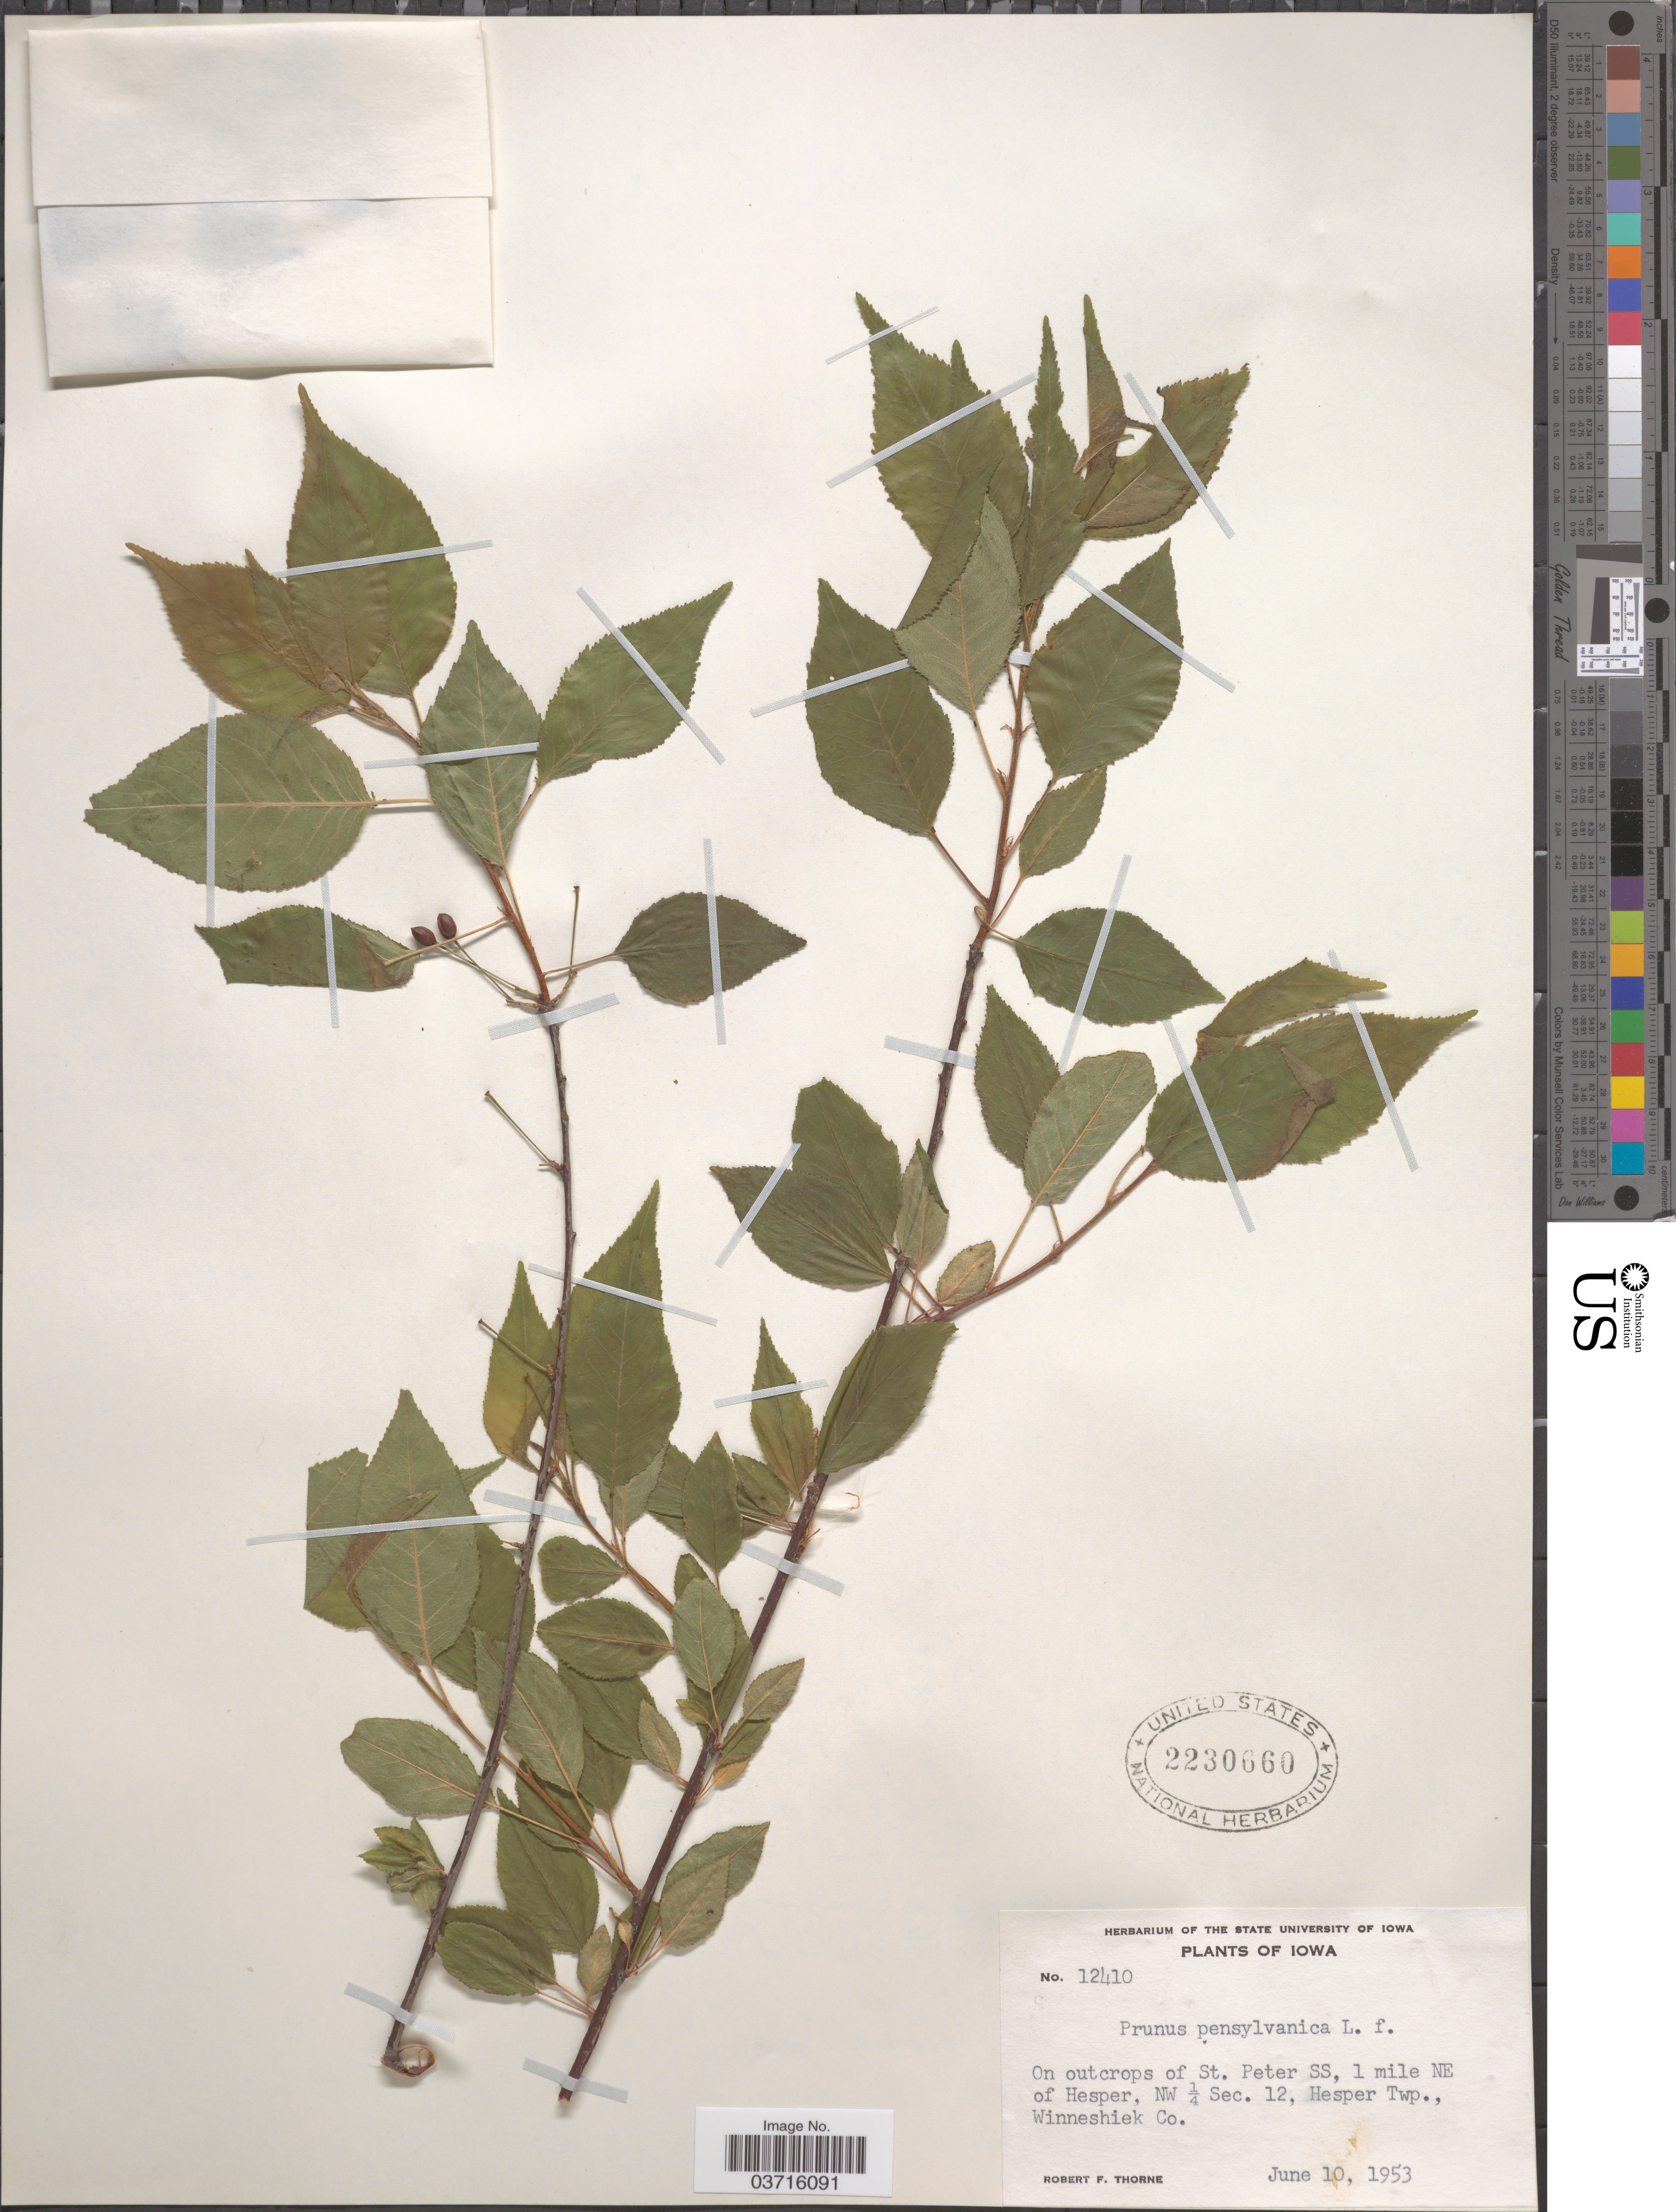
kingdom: Plantae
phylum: Tracheophyta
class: Magnoliopsida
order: Rosales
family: Rosaceae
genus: Prunus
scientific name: Prunus pensylvanica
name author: L. f.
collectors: R. F. Thorne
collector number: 12410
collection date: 1953-06-10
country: United States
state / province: Iowa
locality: On outcrops of St. Peter SS, 1 mile NE of Hesper, NW ¼ Sec. 12, Hesper Twp., Winneshiek Co.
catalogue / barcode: US 2230660